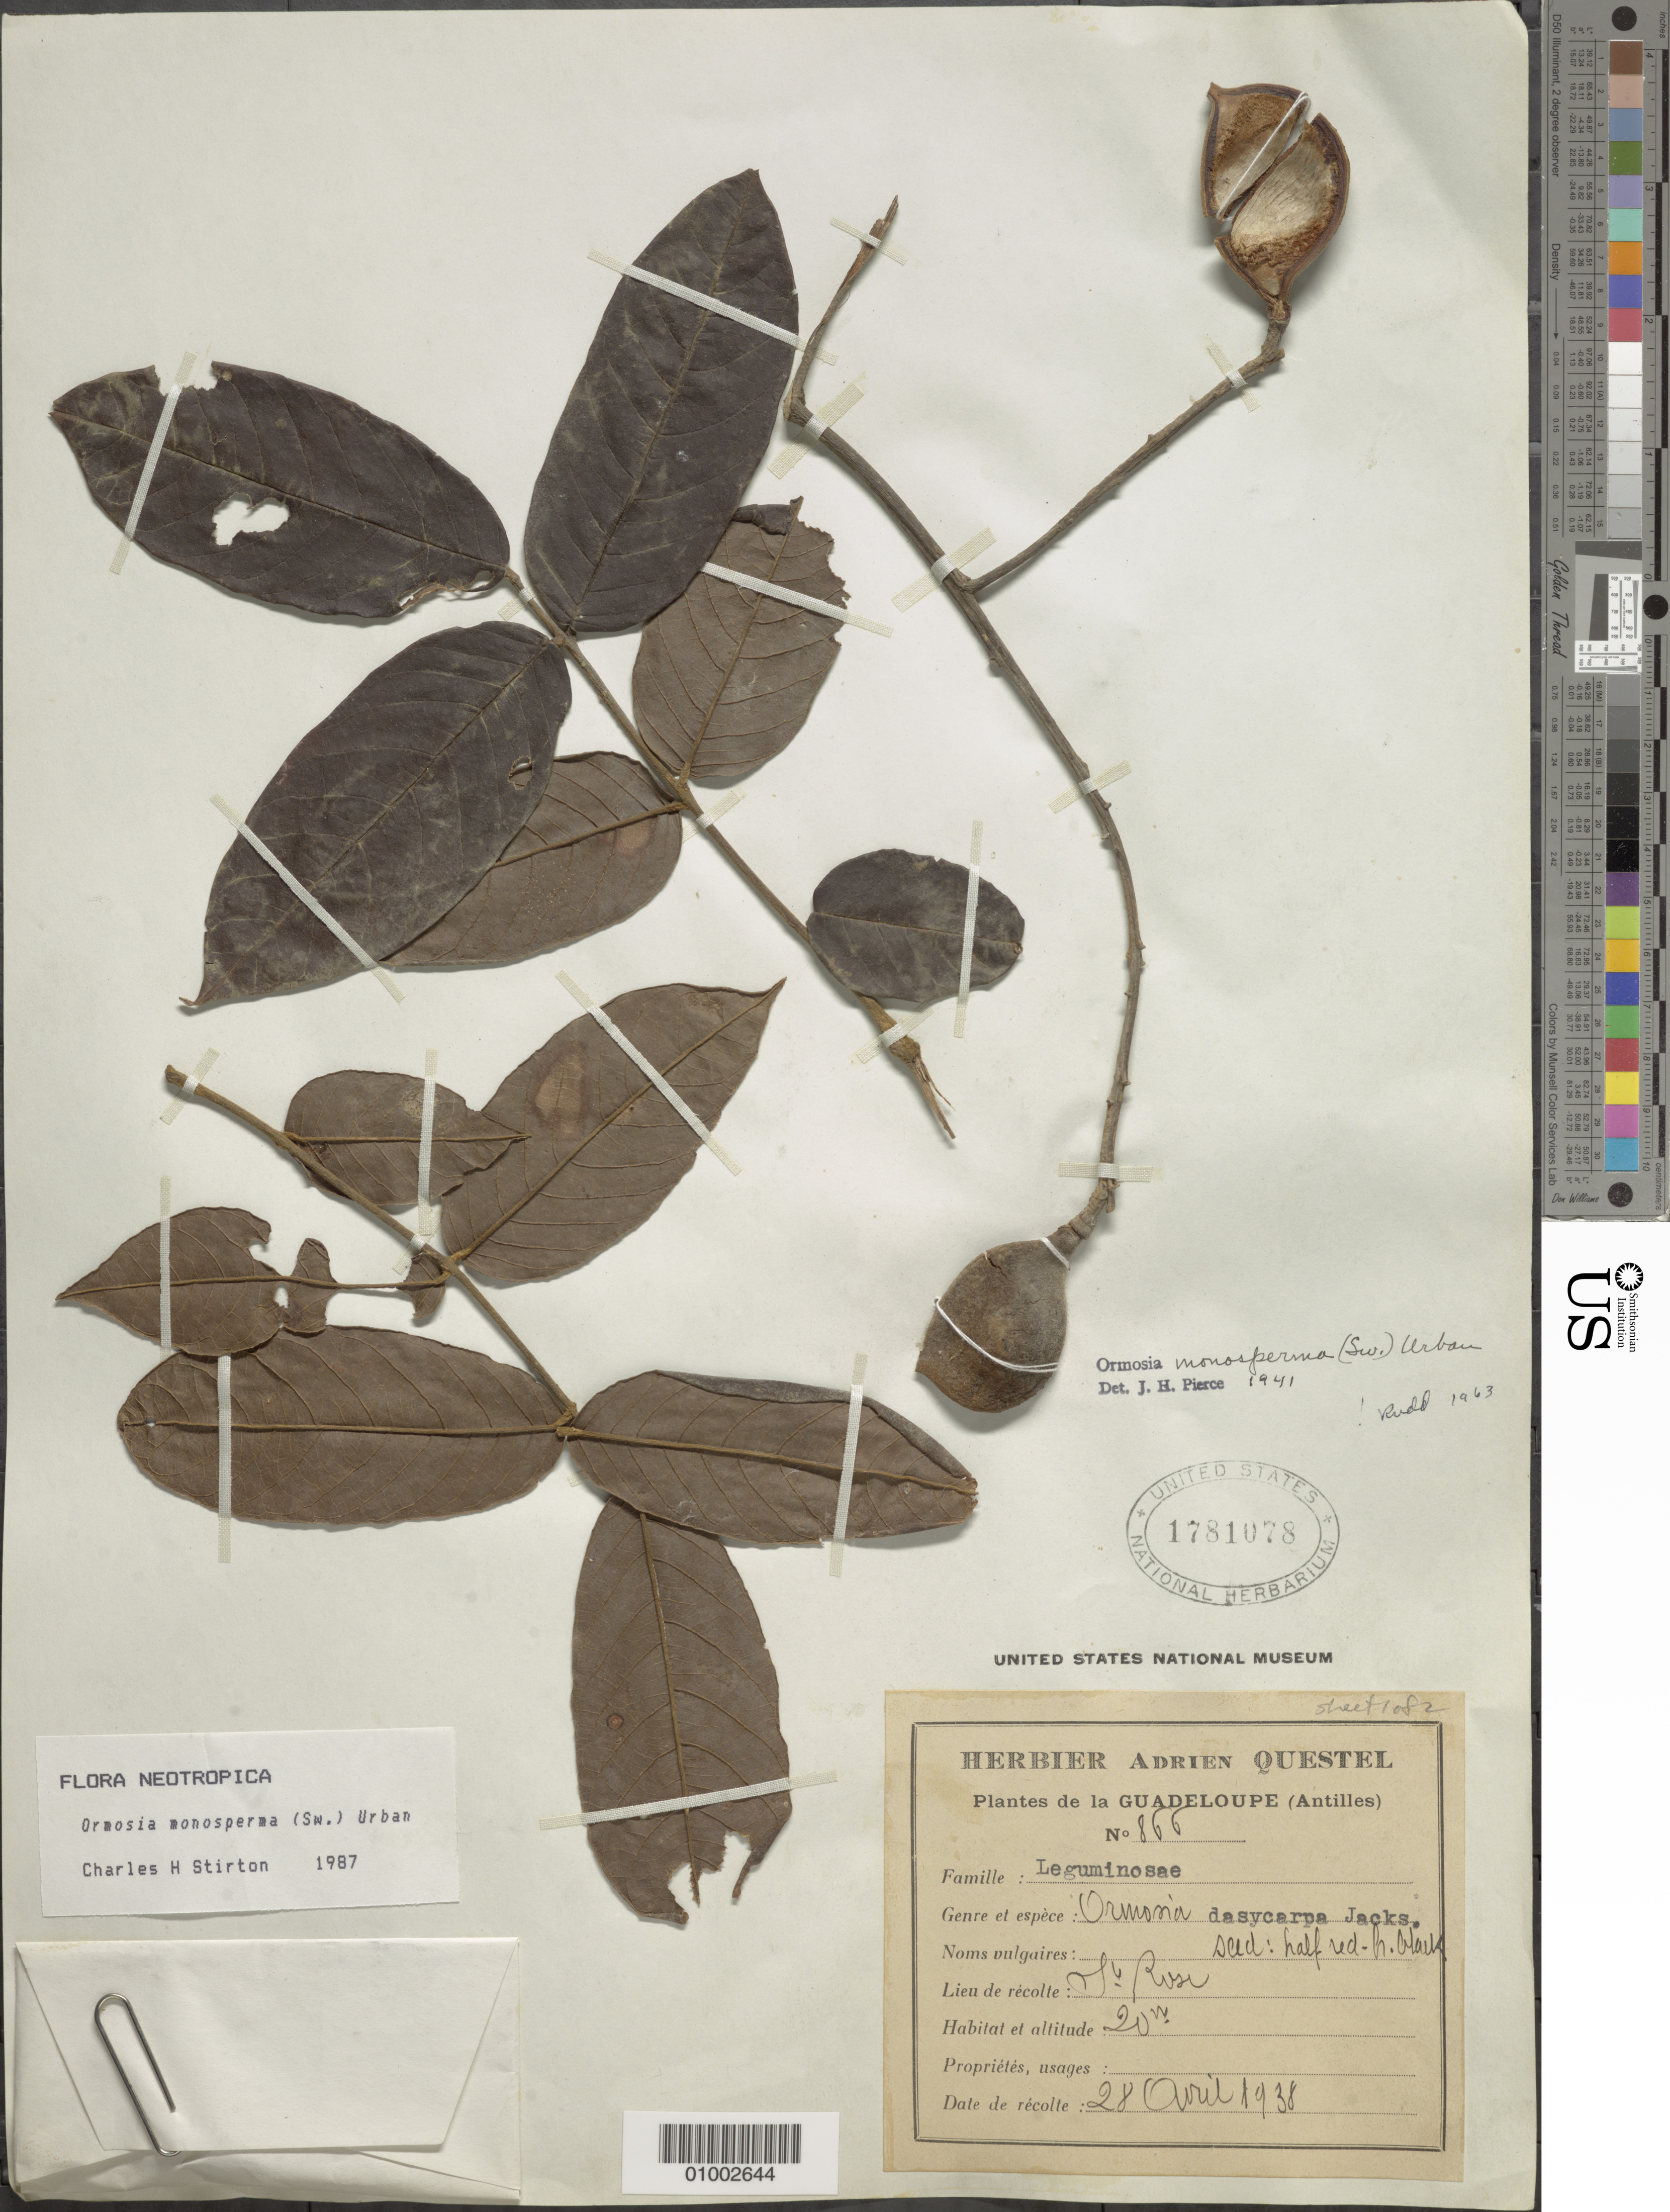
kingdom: Plantae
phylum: Tracheophyta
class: Magnoliopsida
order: Fabales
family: Fabaceae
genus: Ormosia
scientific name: Ormosia monosperma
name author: (Sw.) Urb.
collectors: A. Questel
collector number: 866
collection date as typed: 28 Oct 1938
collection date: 1938-10-28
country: Guadeloupe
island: Basse Terre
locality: St. Rose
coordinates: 0 N, 0 E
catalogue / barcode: US 1781078